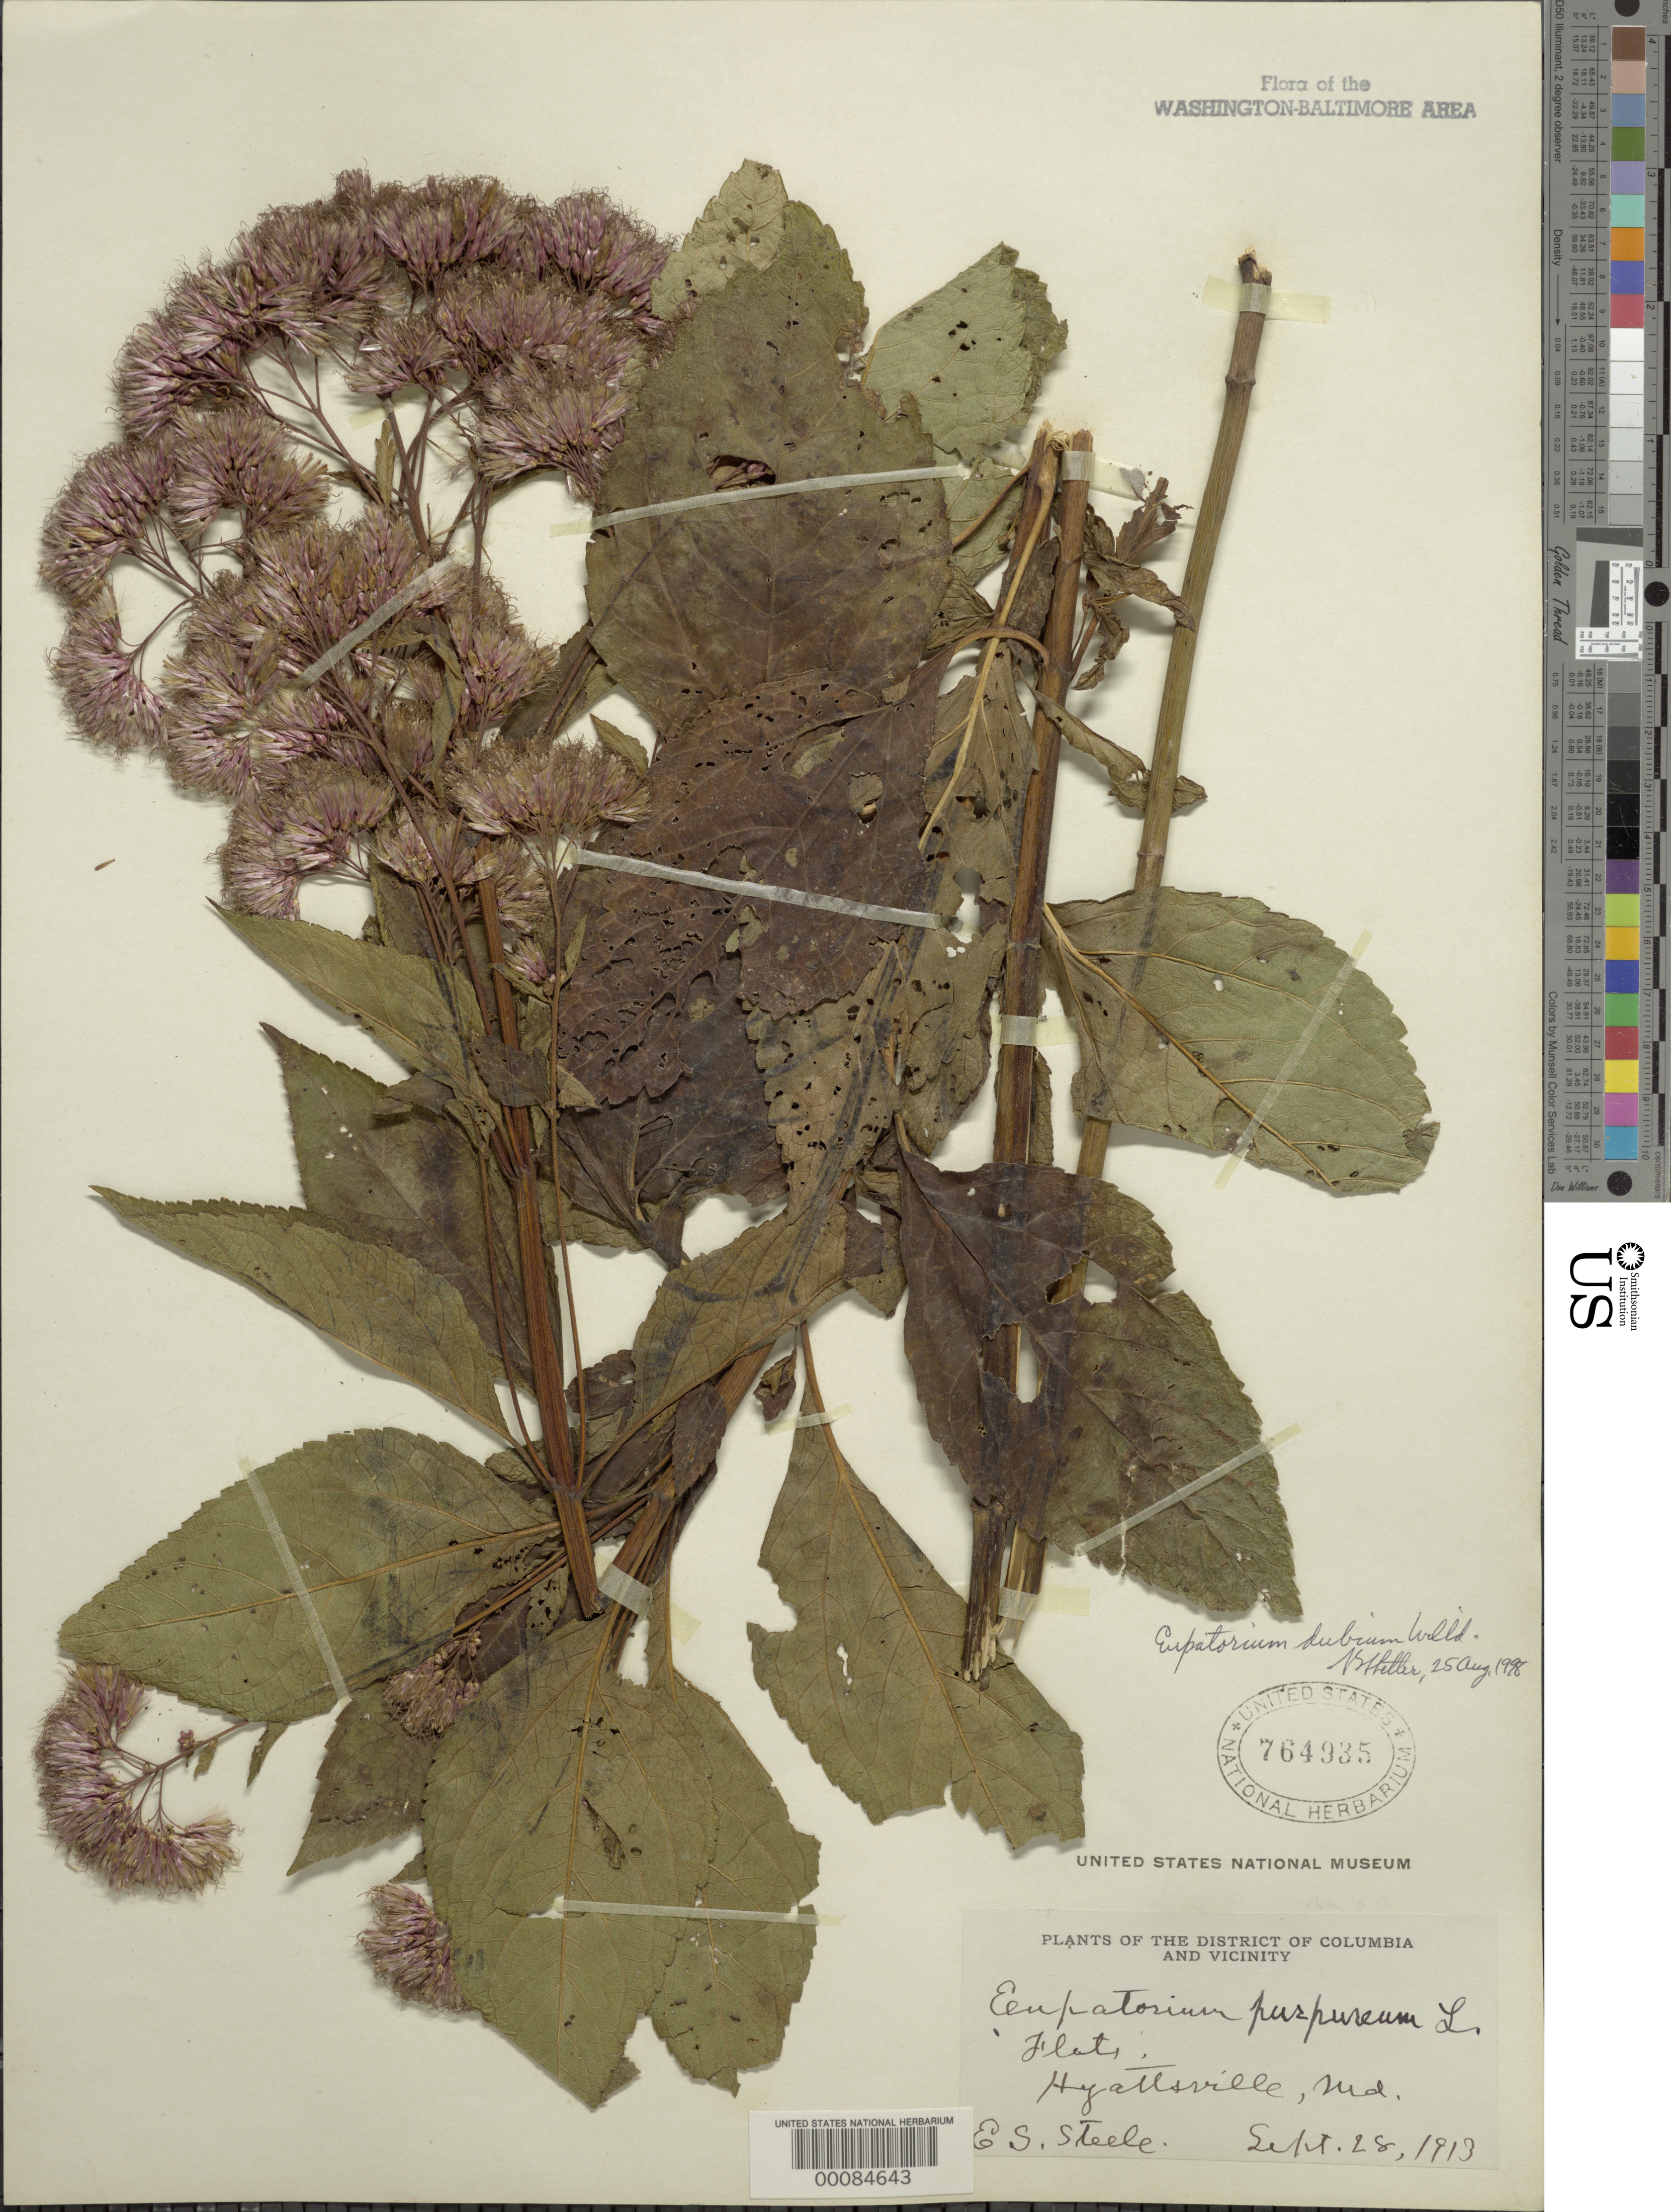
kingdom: Plantae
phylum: Tracheophyta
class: Magnoliopsida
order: Asterales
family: Asteraceae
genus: Eupatorium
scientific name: Eupatorium dubium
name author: Willd. ex Poir.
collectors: E. Steele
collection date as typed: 28 Sep 1913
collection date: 1913-09-28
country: United States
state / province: Maryland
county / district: Prince George's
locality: Hyattsville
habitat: Flat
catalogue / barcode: US 764935